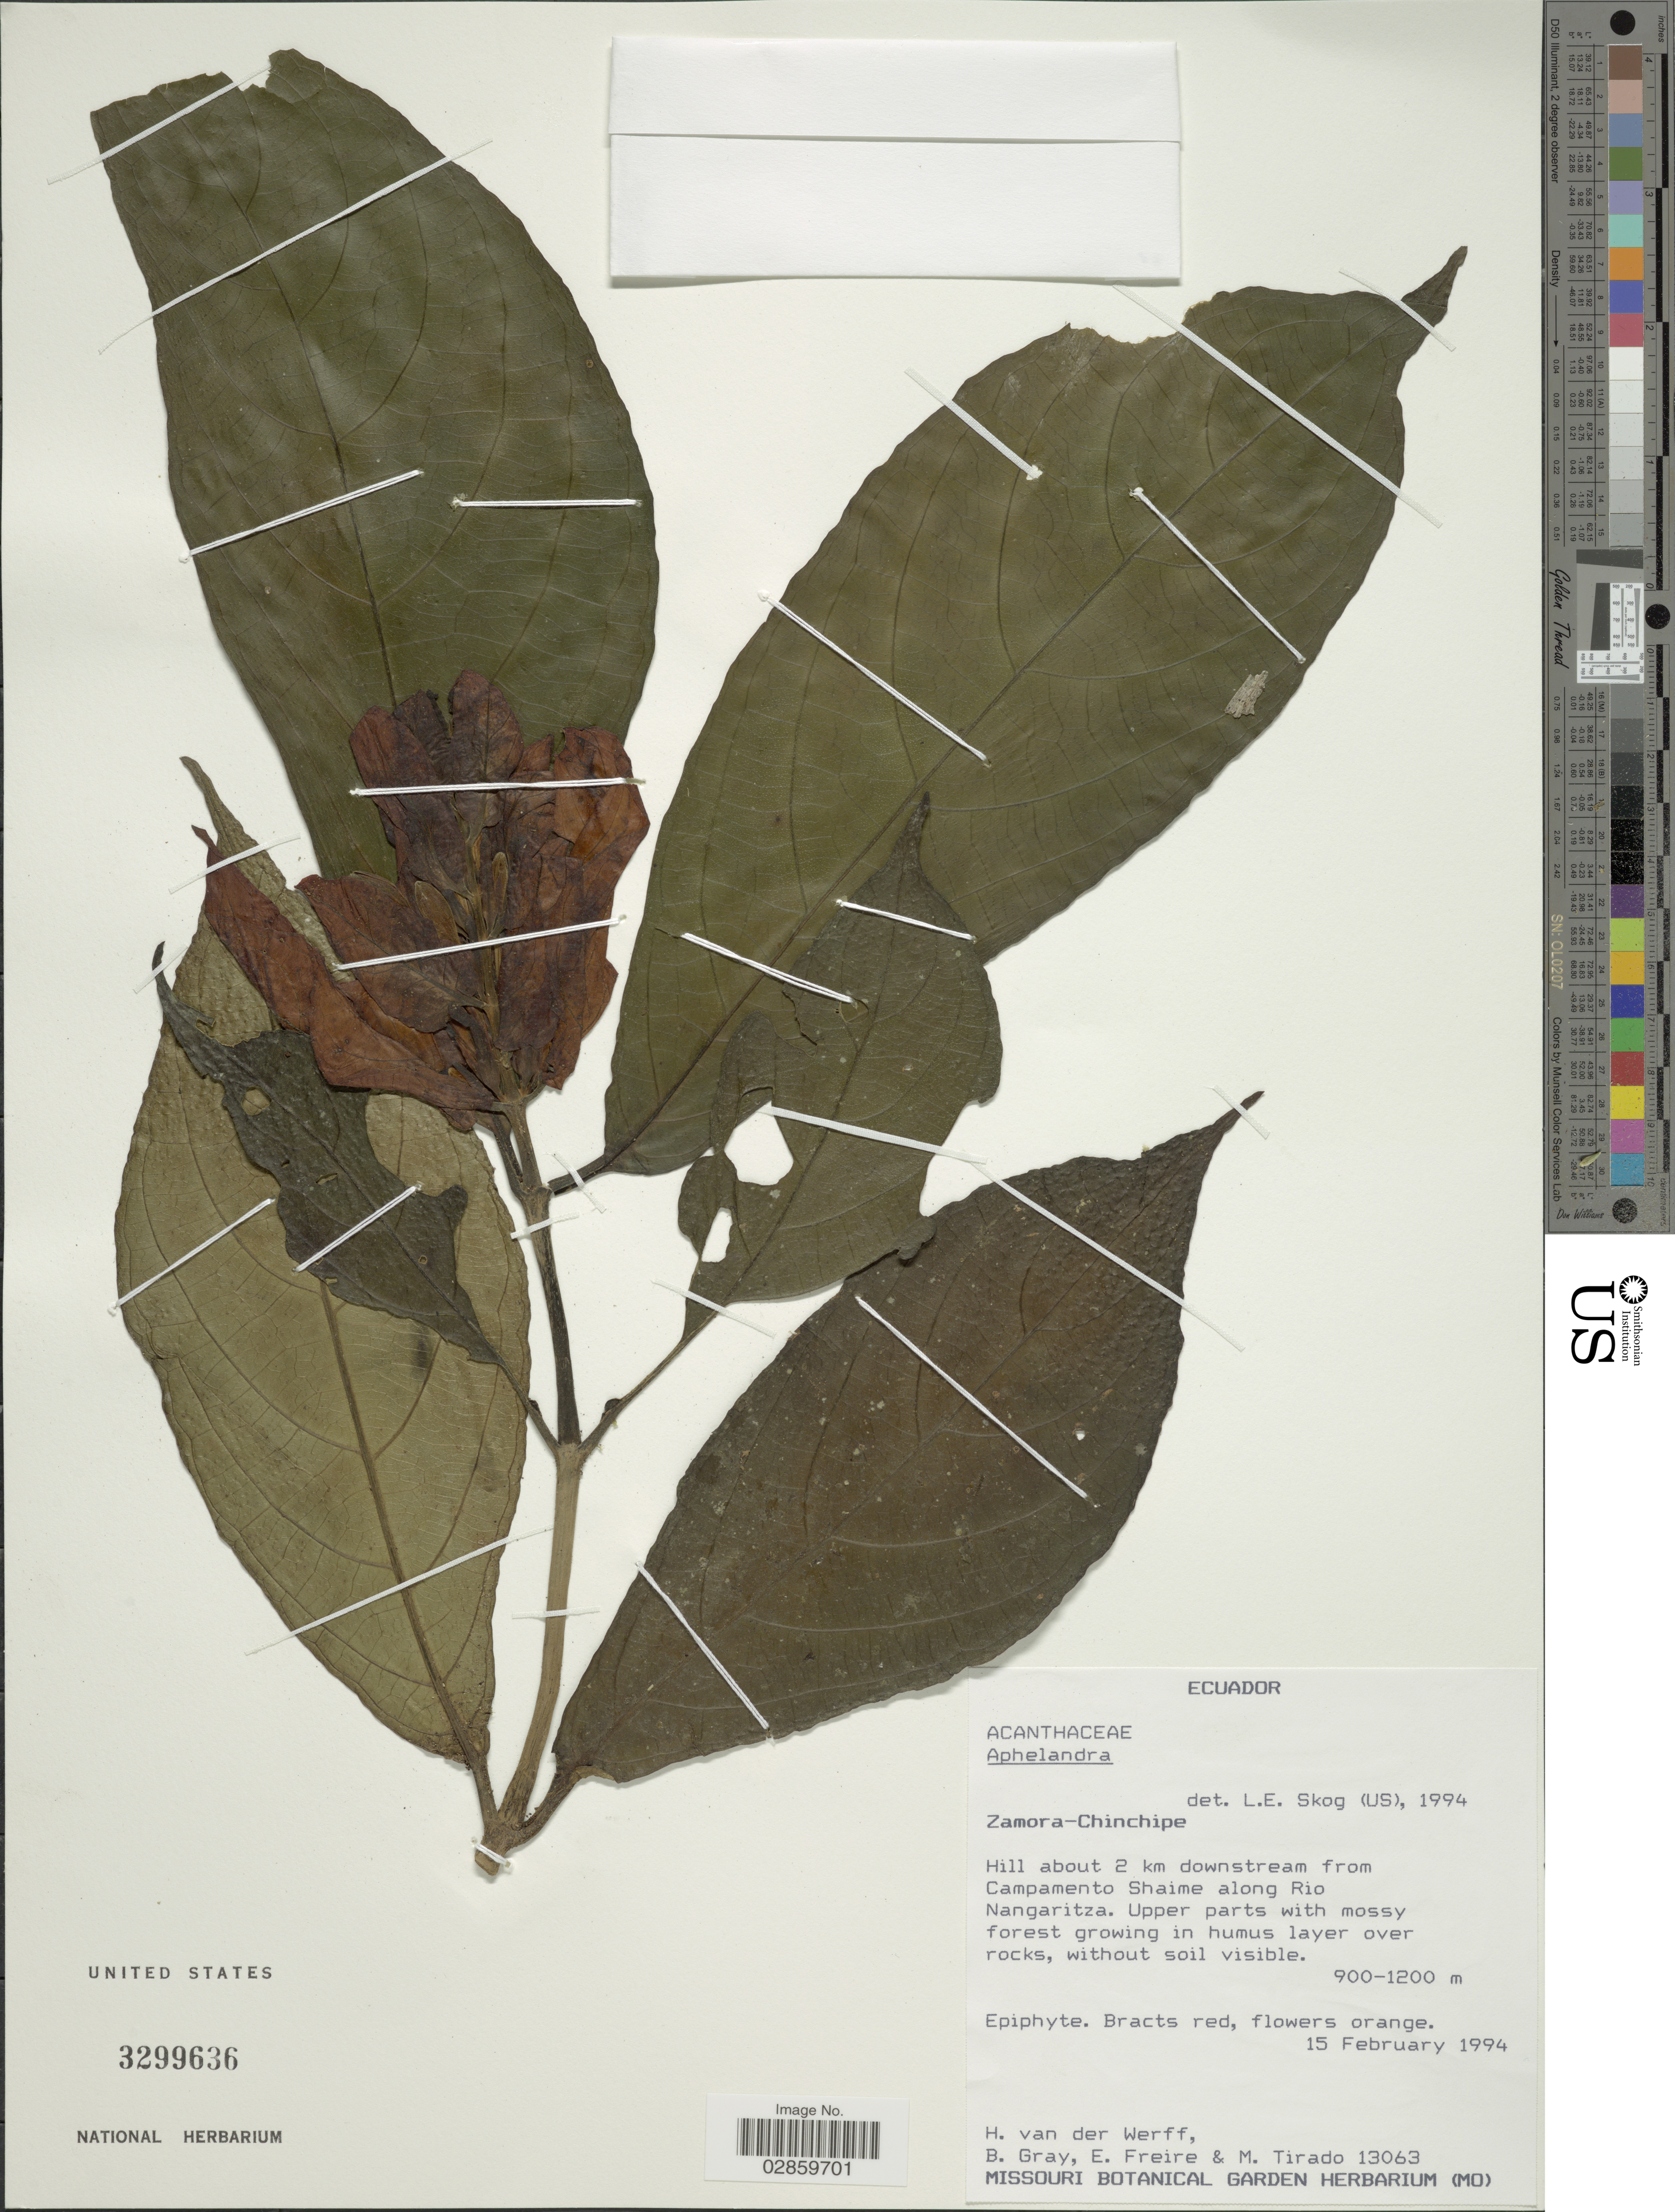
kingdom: Plantae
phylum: Tracheophyta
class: Magnoliopsida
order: Lamiales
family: Acanthaceae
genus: Ruellia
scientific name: Ruellia chartacea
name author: (T. Anderson) Wassh.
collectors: H. van der Werff, B. Gray, E. Freire & M. Tirado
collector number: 13063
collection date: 1994-02-15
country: Ecuador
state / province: Zamora-Chinchipe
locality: Hill about 2 km downstream from Campamento Shaime along Rio Nangaritza.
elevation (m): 900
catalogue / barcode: US 3299636